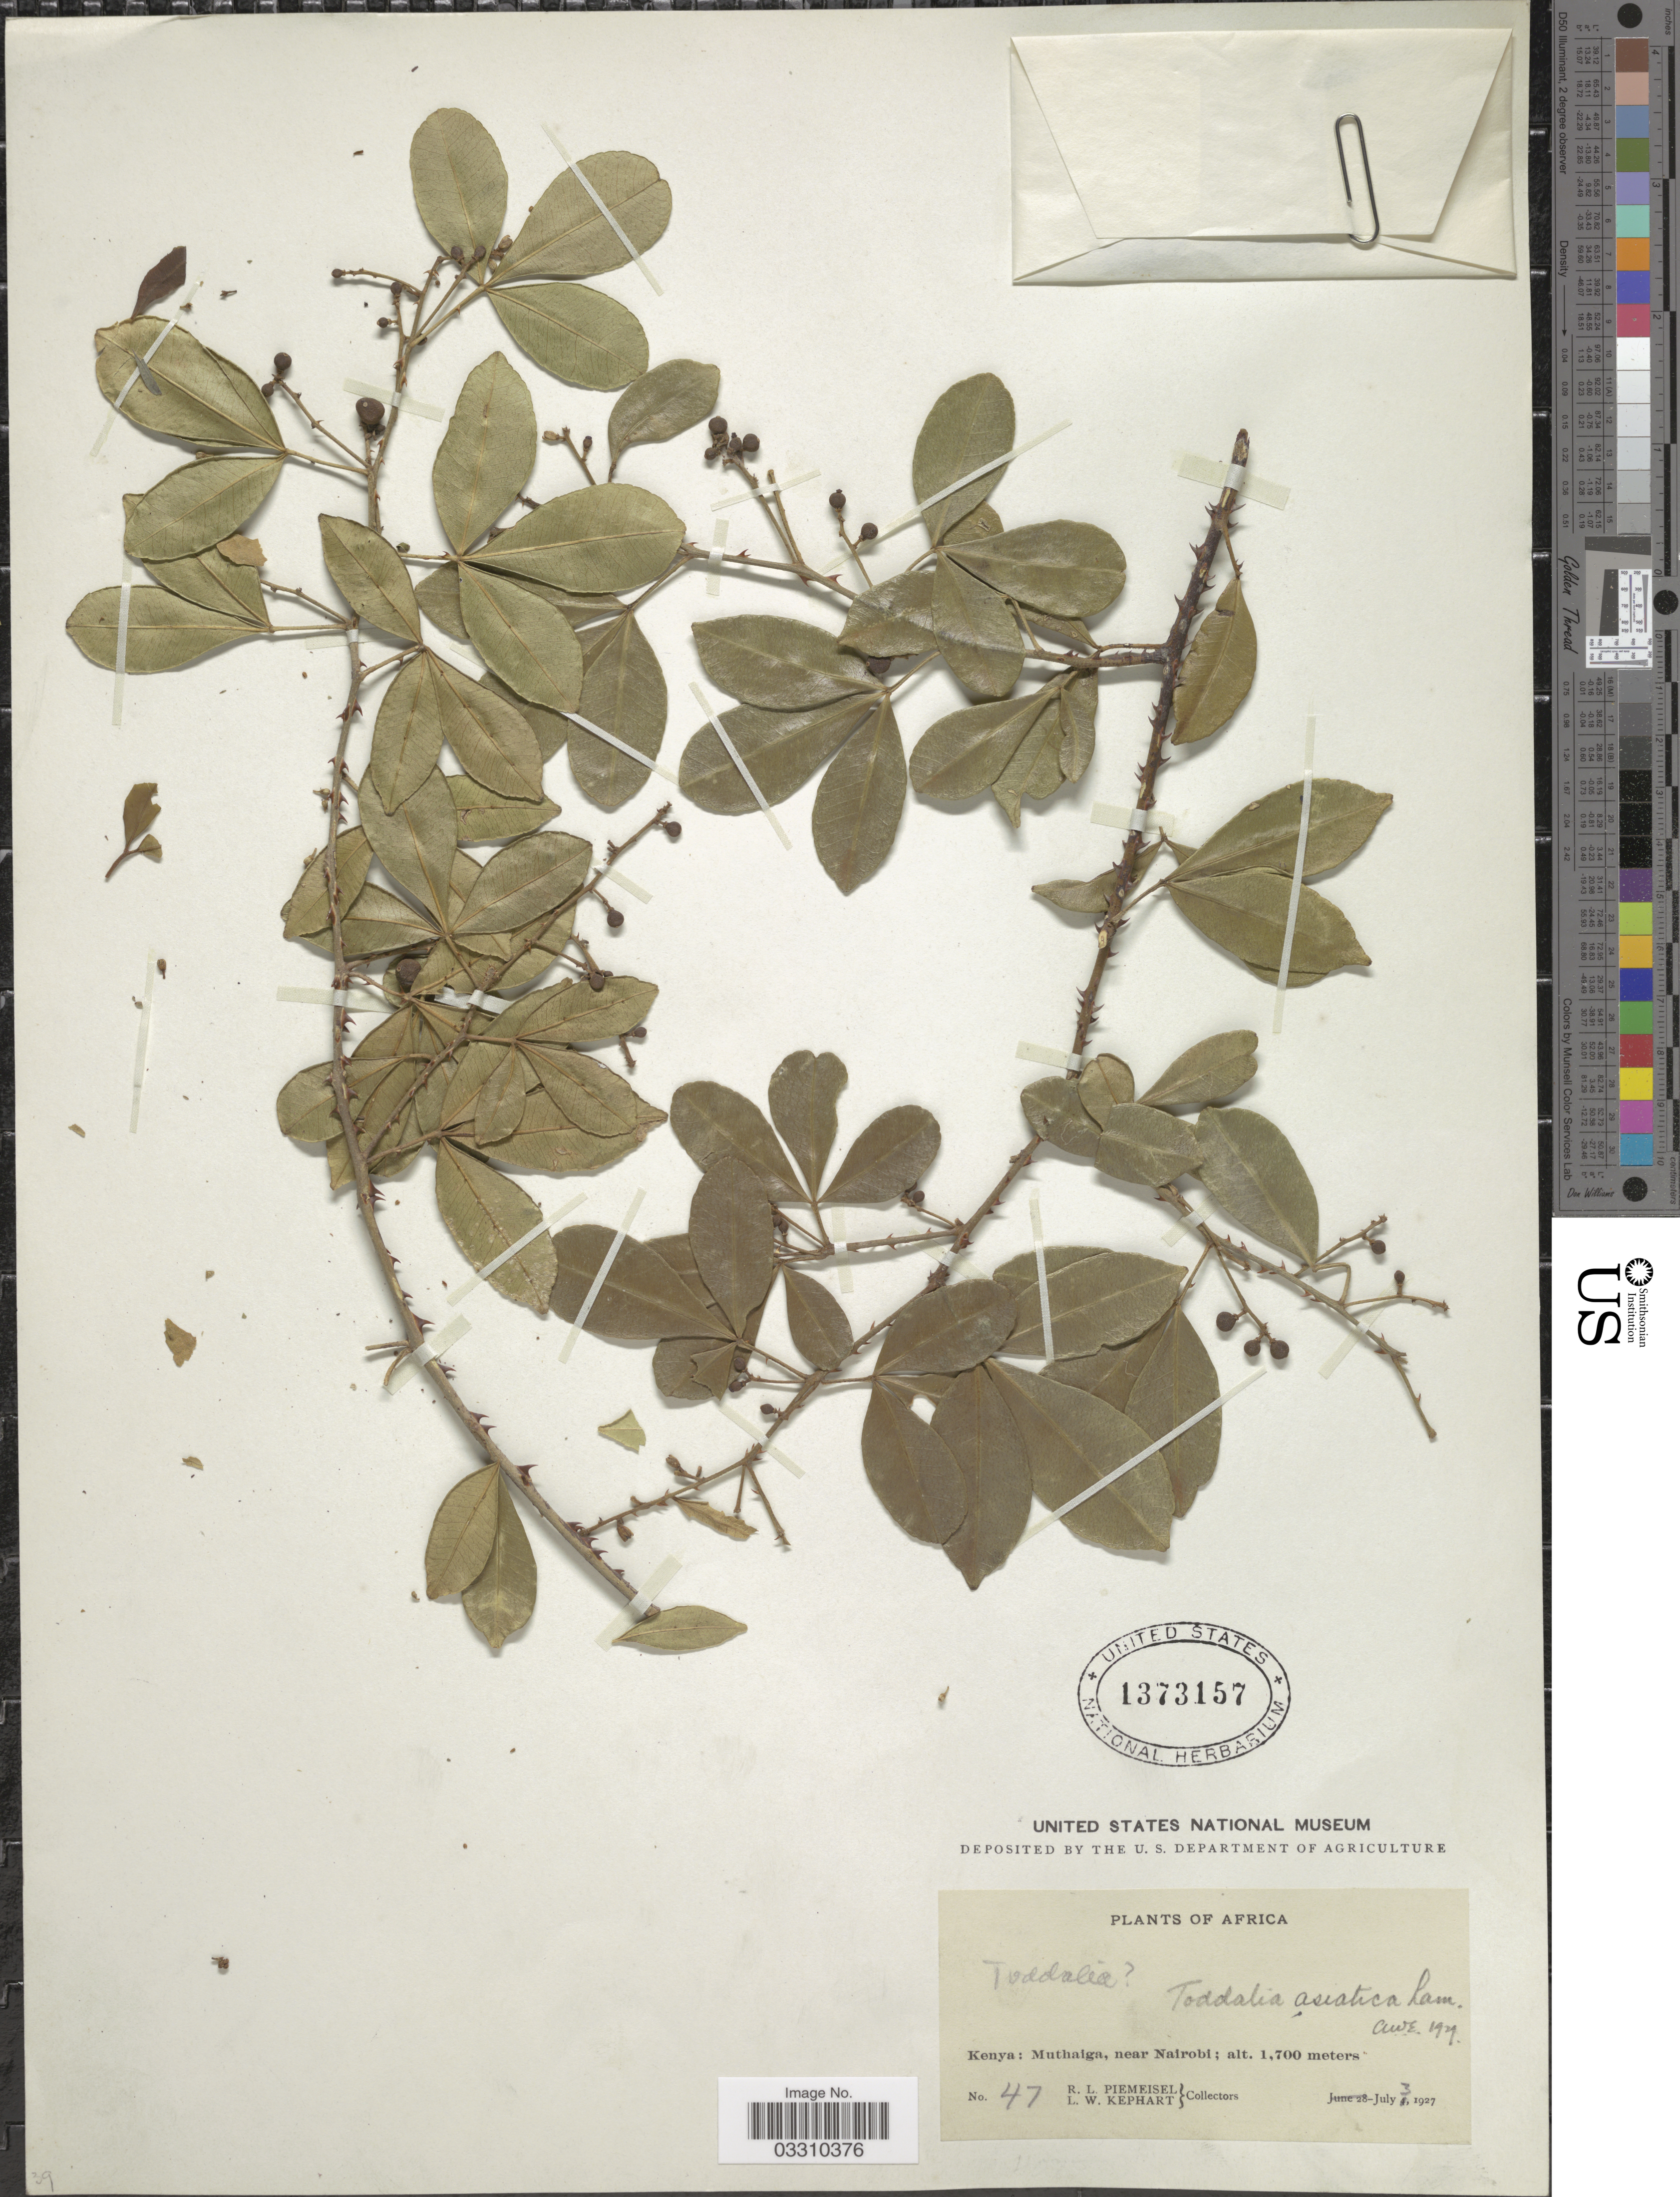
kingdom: Plantae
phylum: Tracheophyta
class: Magnoliopsida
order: Sapindales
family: Rutaceae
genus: Zanthoxylum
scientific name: Zanthoxylum asiaticum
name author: (L.) Appelhans et al.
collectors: R. L. Piemeisel & L. W. Kephart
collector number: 47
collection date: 1927-07-03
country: Kenya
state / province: Nairobi Area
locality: Muthaiga, near Nairobi.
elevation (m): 1700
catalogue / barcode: US 1373157